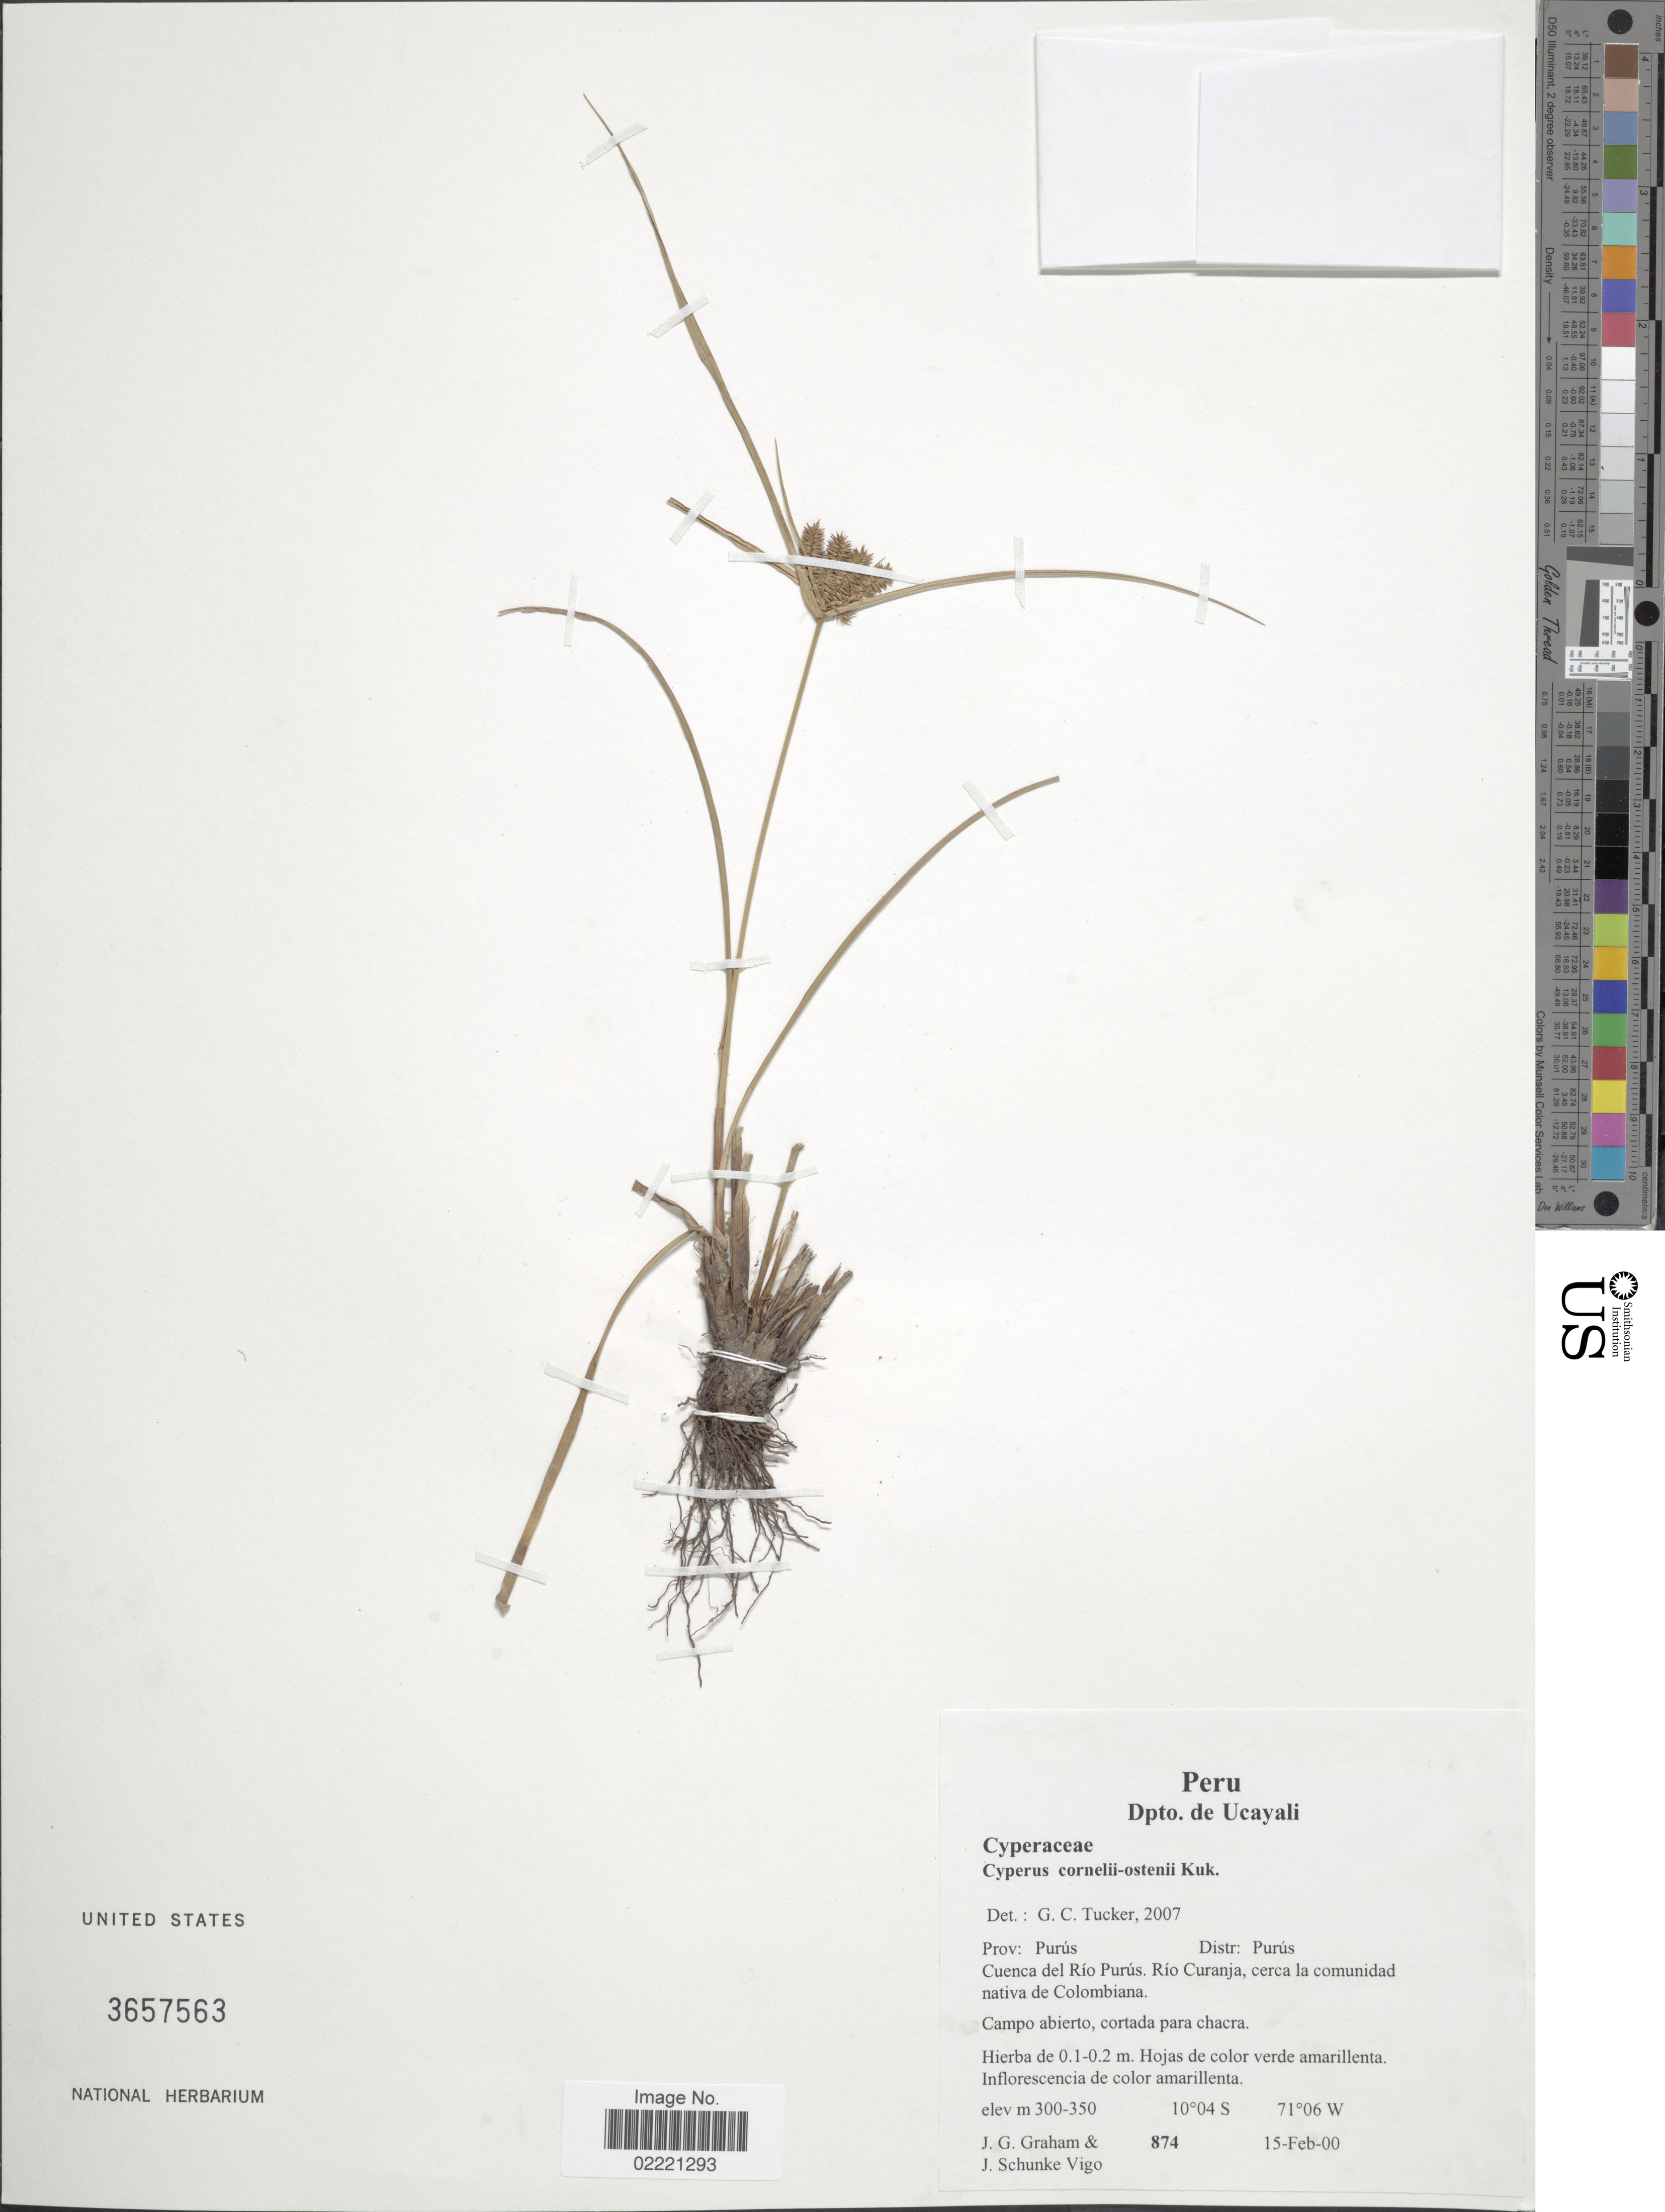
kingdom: Plantae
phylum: Tracheophyta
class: Liliopsida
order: Poales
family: Cyperaceae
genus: Cyperus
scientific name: Cyperus cornelii-ostenii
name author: Kük.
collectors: J. Graham & J. Schunke Vigo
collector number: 874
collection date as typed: Transcribed d/m/y: 15/2/0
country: Peru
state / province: Ucayali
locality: Prov: Purus, Distr: Purus, Cuenc adel Rio Purus, Rio Curanja, cerca la communidad nativa de Columbiano, campo abierto, cortada para chacra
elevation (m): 300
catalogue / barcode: US 3657563